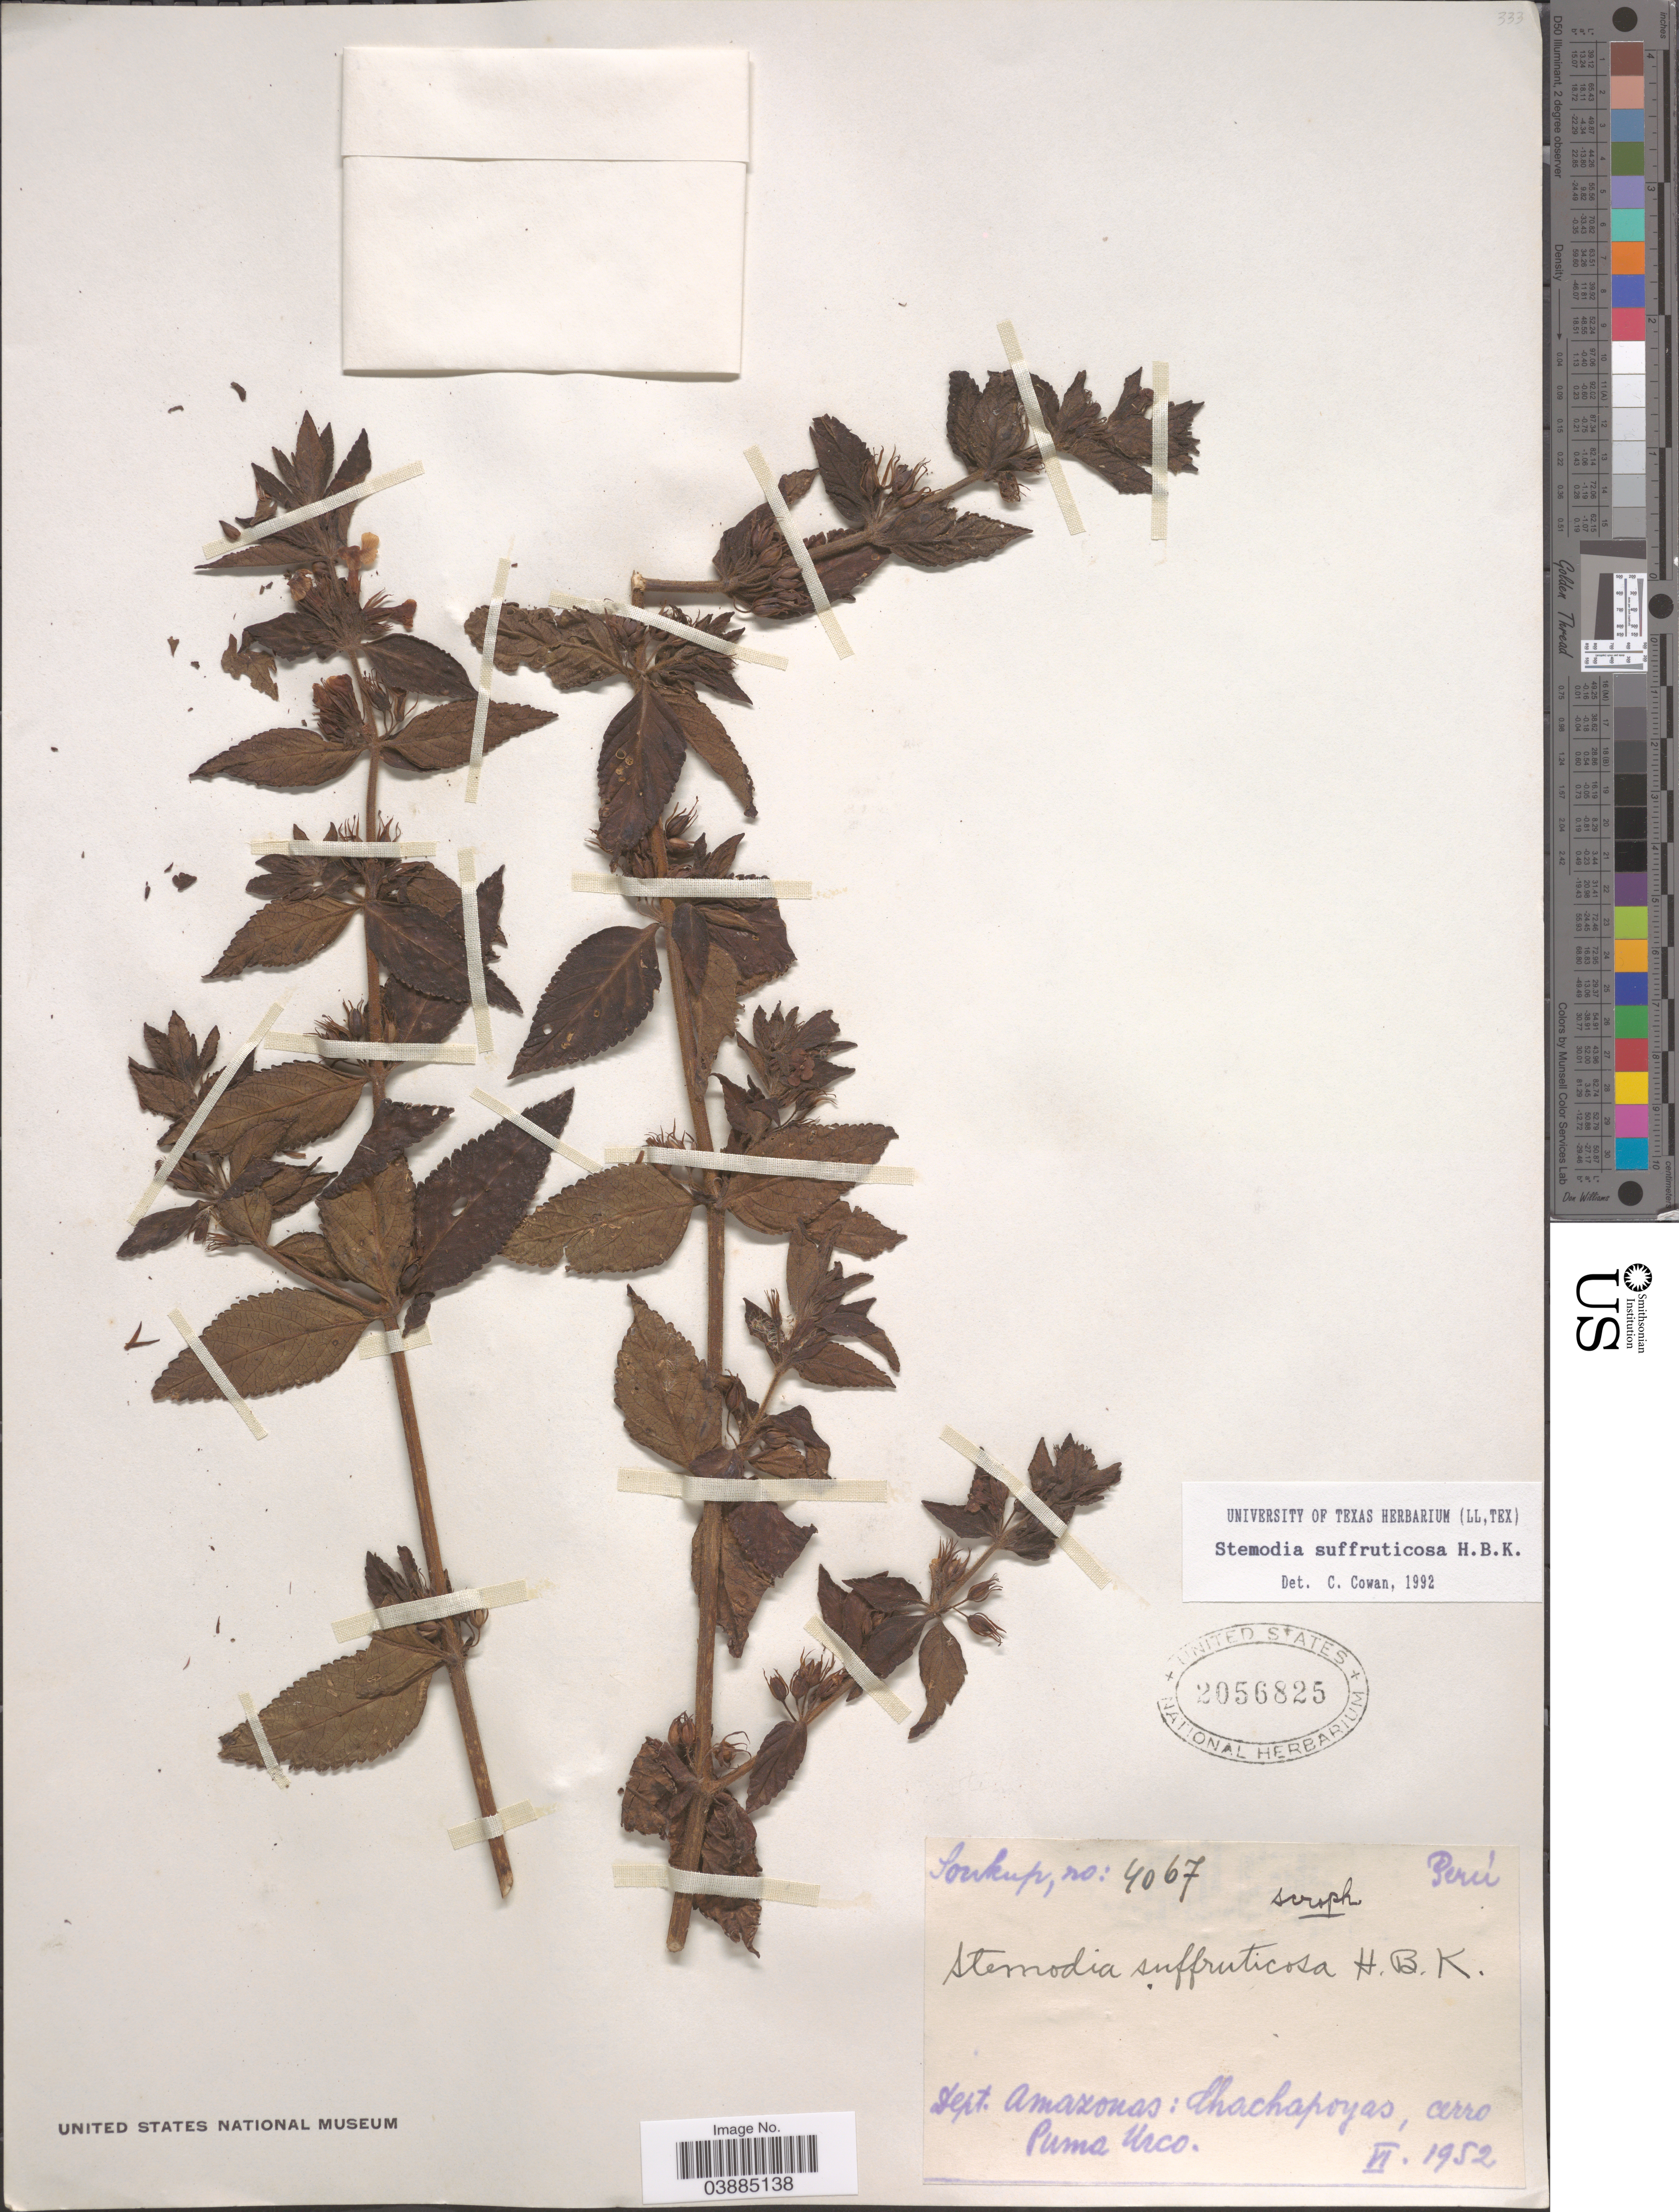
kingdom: Plantae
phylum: Tracheophyta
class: Magnoliopsida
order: Lamiales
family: Plantaginaceae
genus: Stemodia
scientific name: Stemodia suffruticosa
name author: Kunth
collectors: -- Soukup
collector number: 4067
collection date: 1952-06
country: Peru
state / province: Amazonas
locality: Dept. Amazonas: Chachapoyas, cerro Puma Urco.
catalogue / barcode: US 2056825